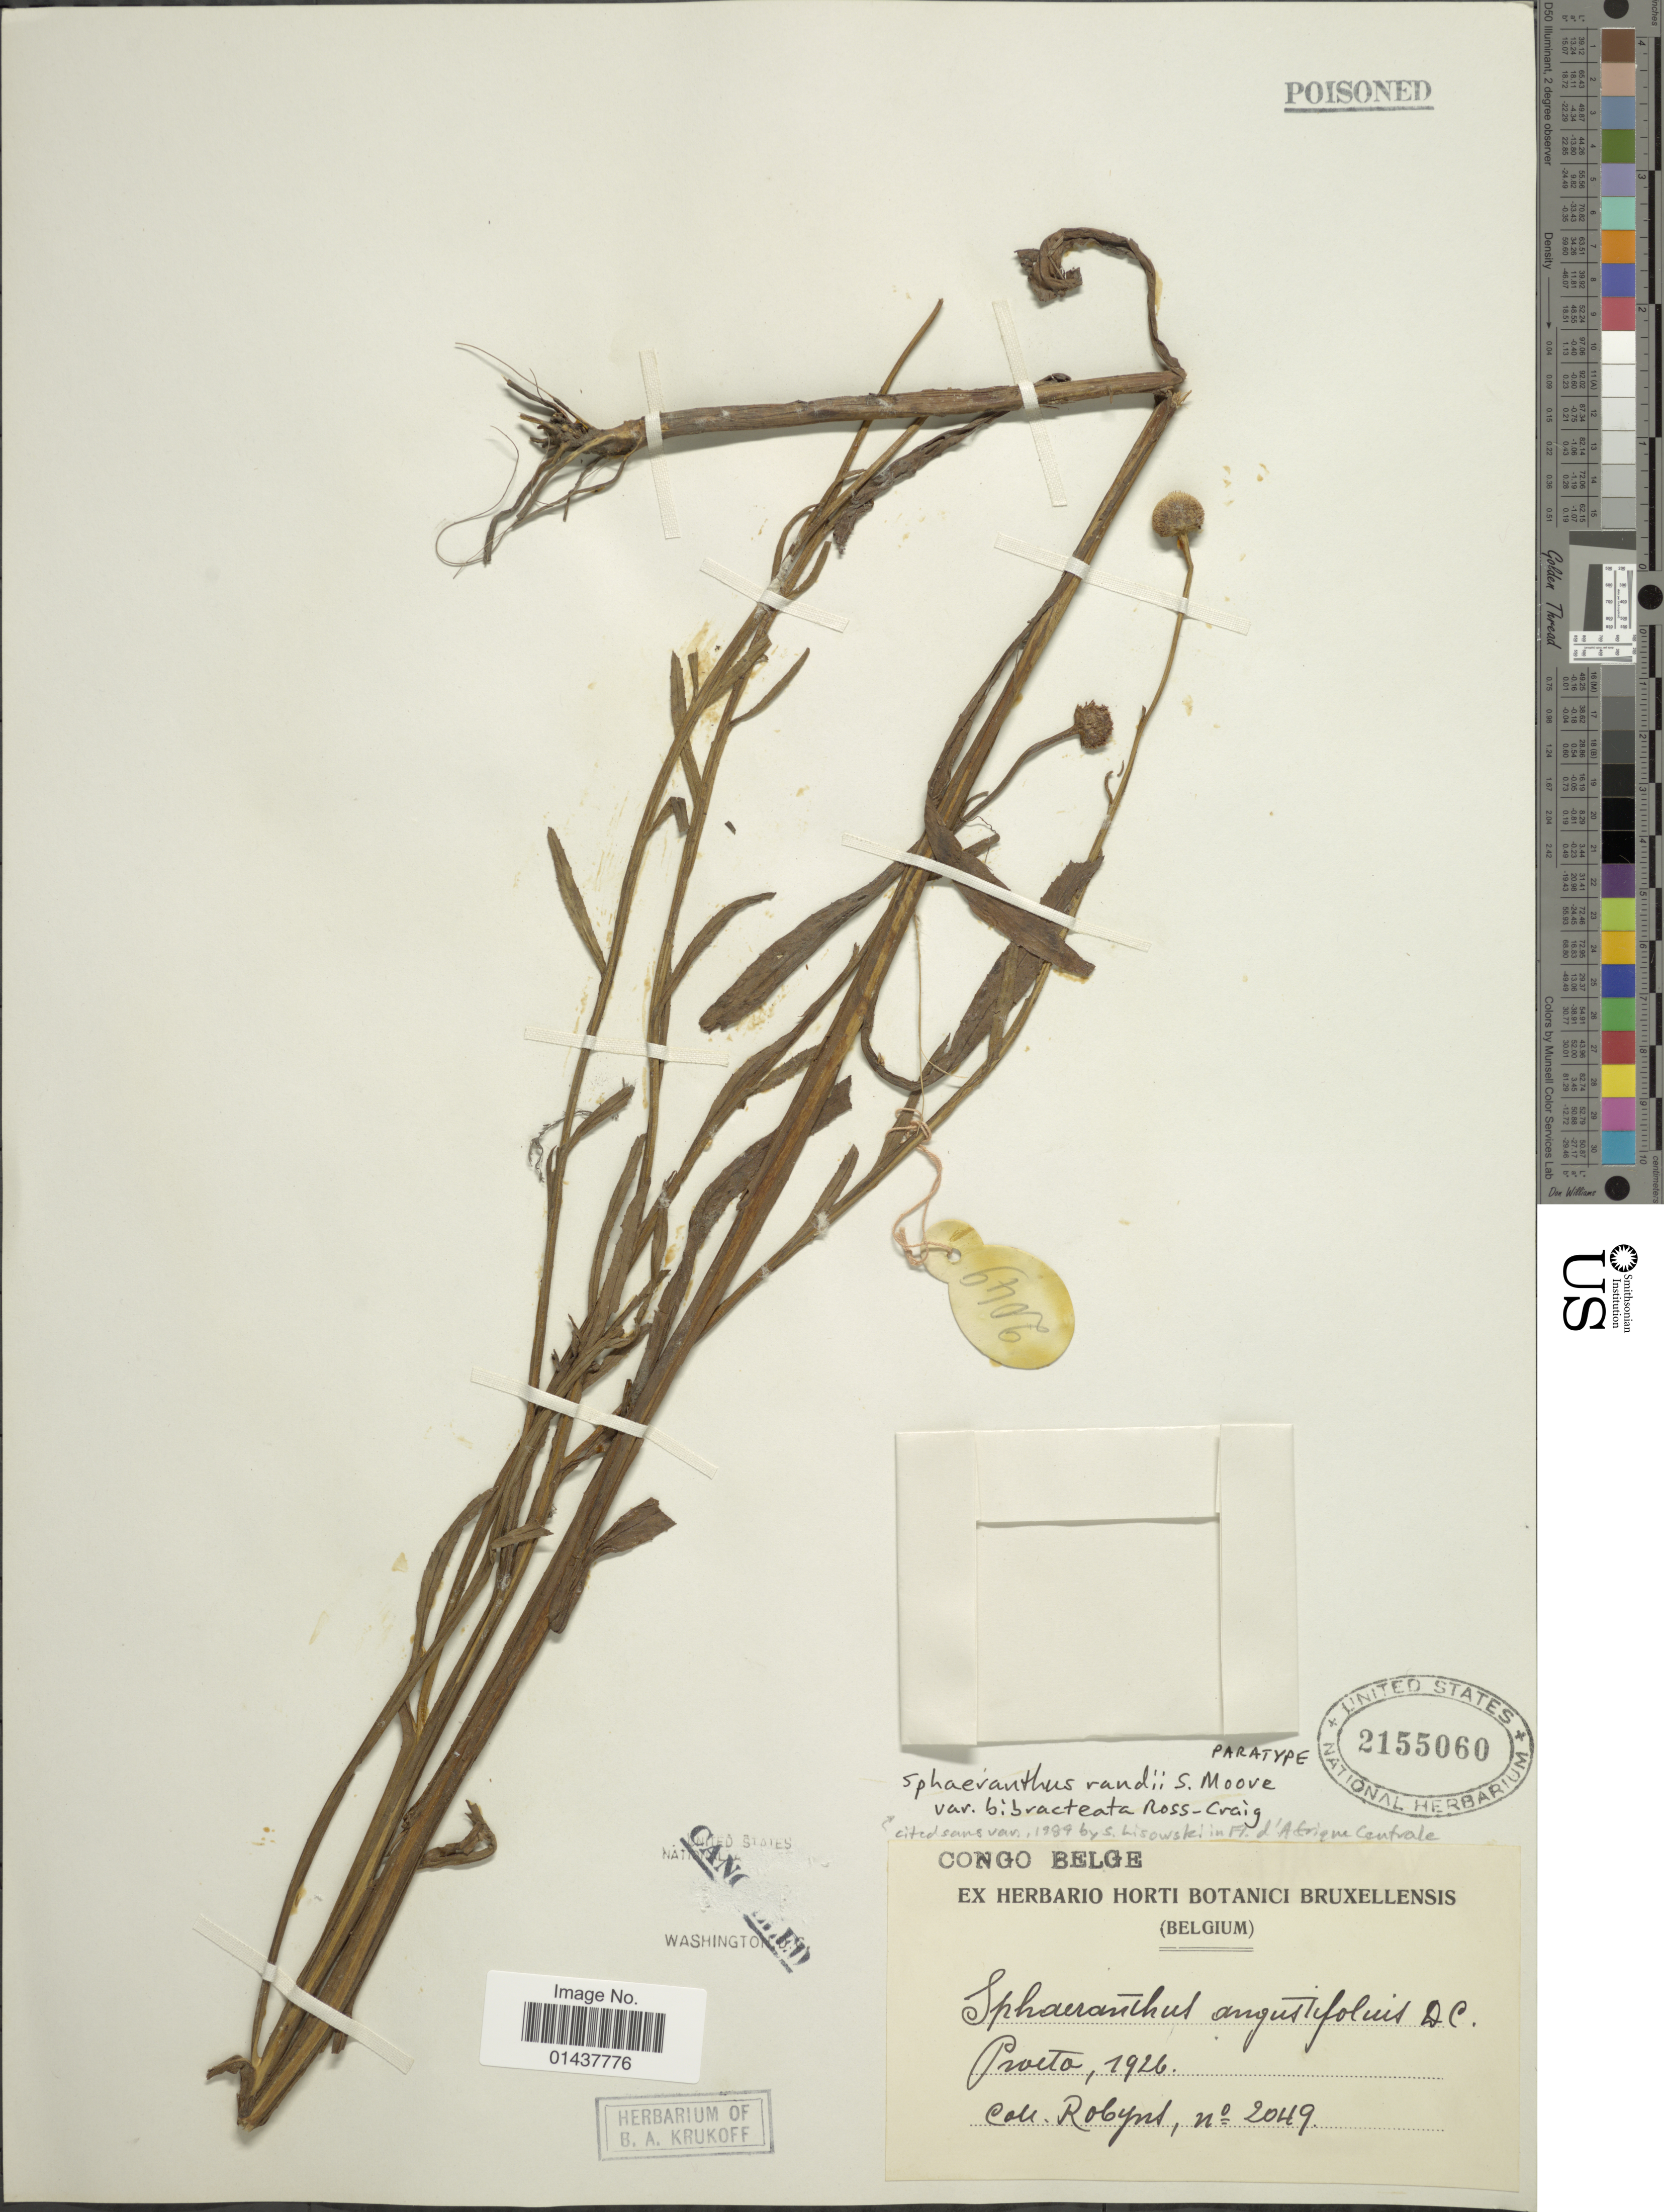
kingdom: Plantae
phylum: Tracheophyta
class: Magnoliopsida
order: Asterales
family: Asteraceae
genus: Sphaeranthus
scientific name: Sphaeranthus randii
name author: S. Moore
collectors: -. Robyns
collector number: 2049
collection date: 1926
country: Congo, Democratic Republic of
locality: Congo Belge, Proeto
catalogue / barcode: US 2155060